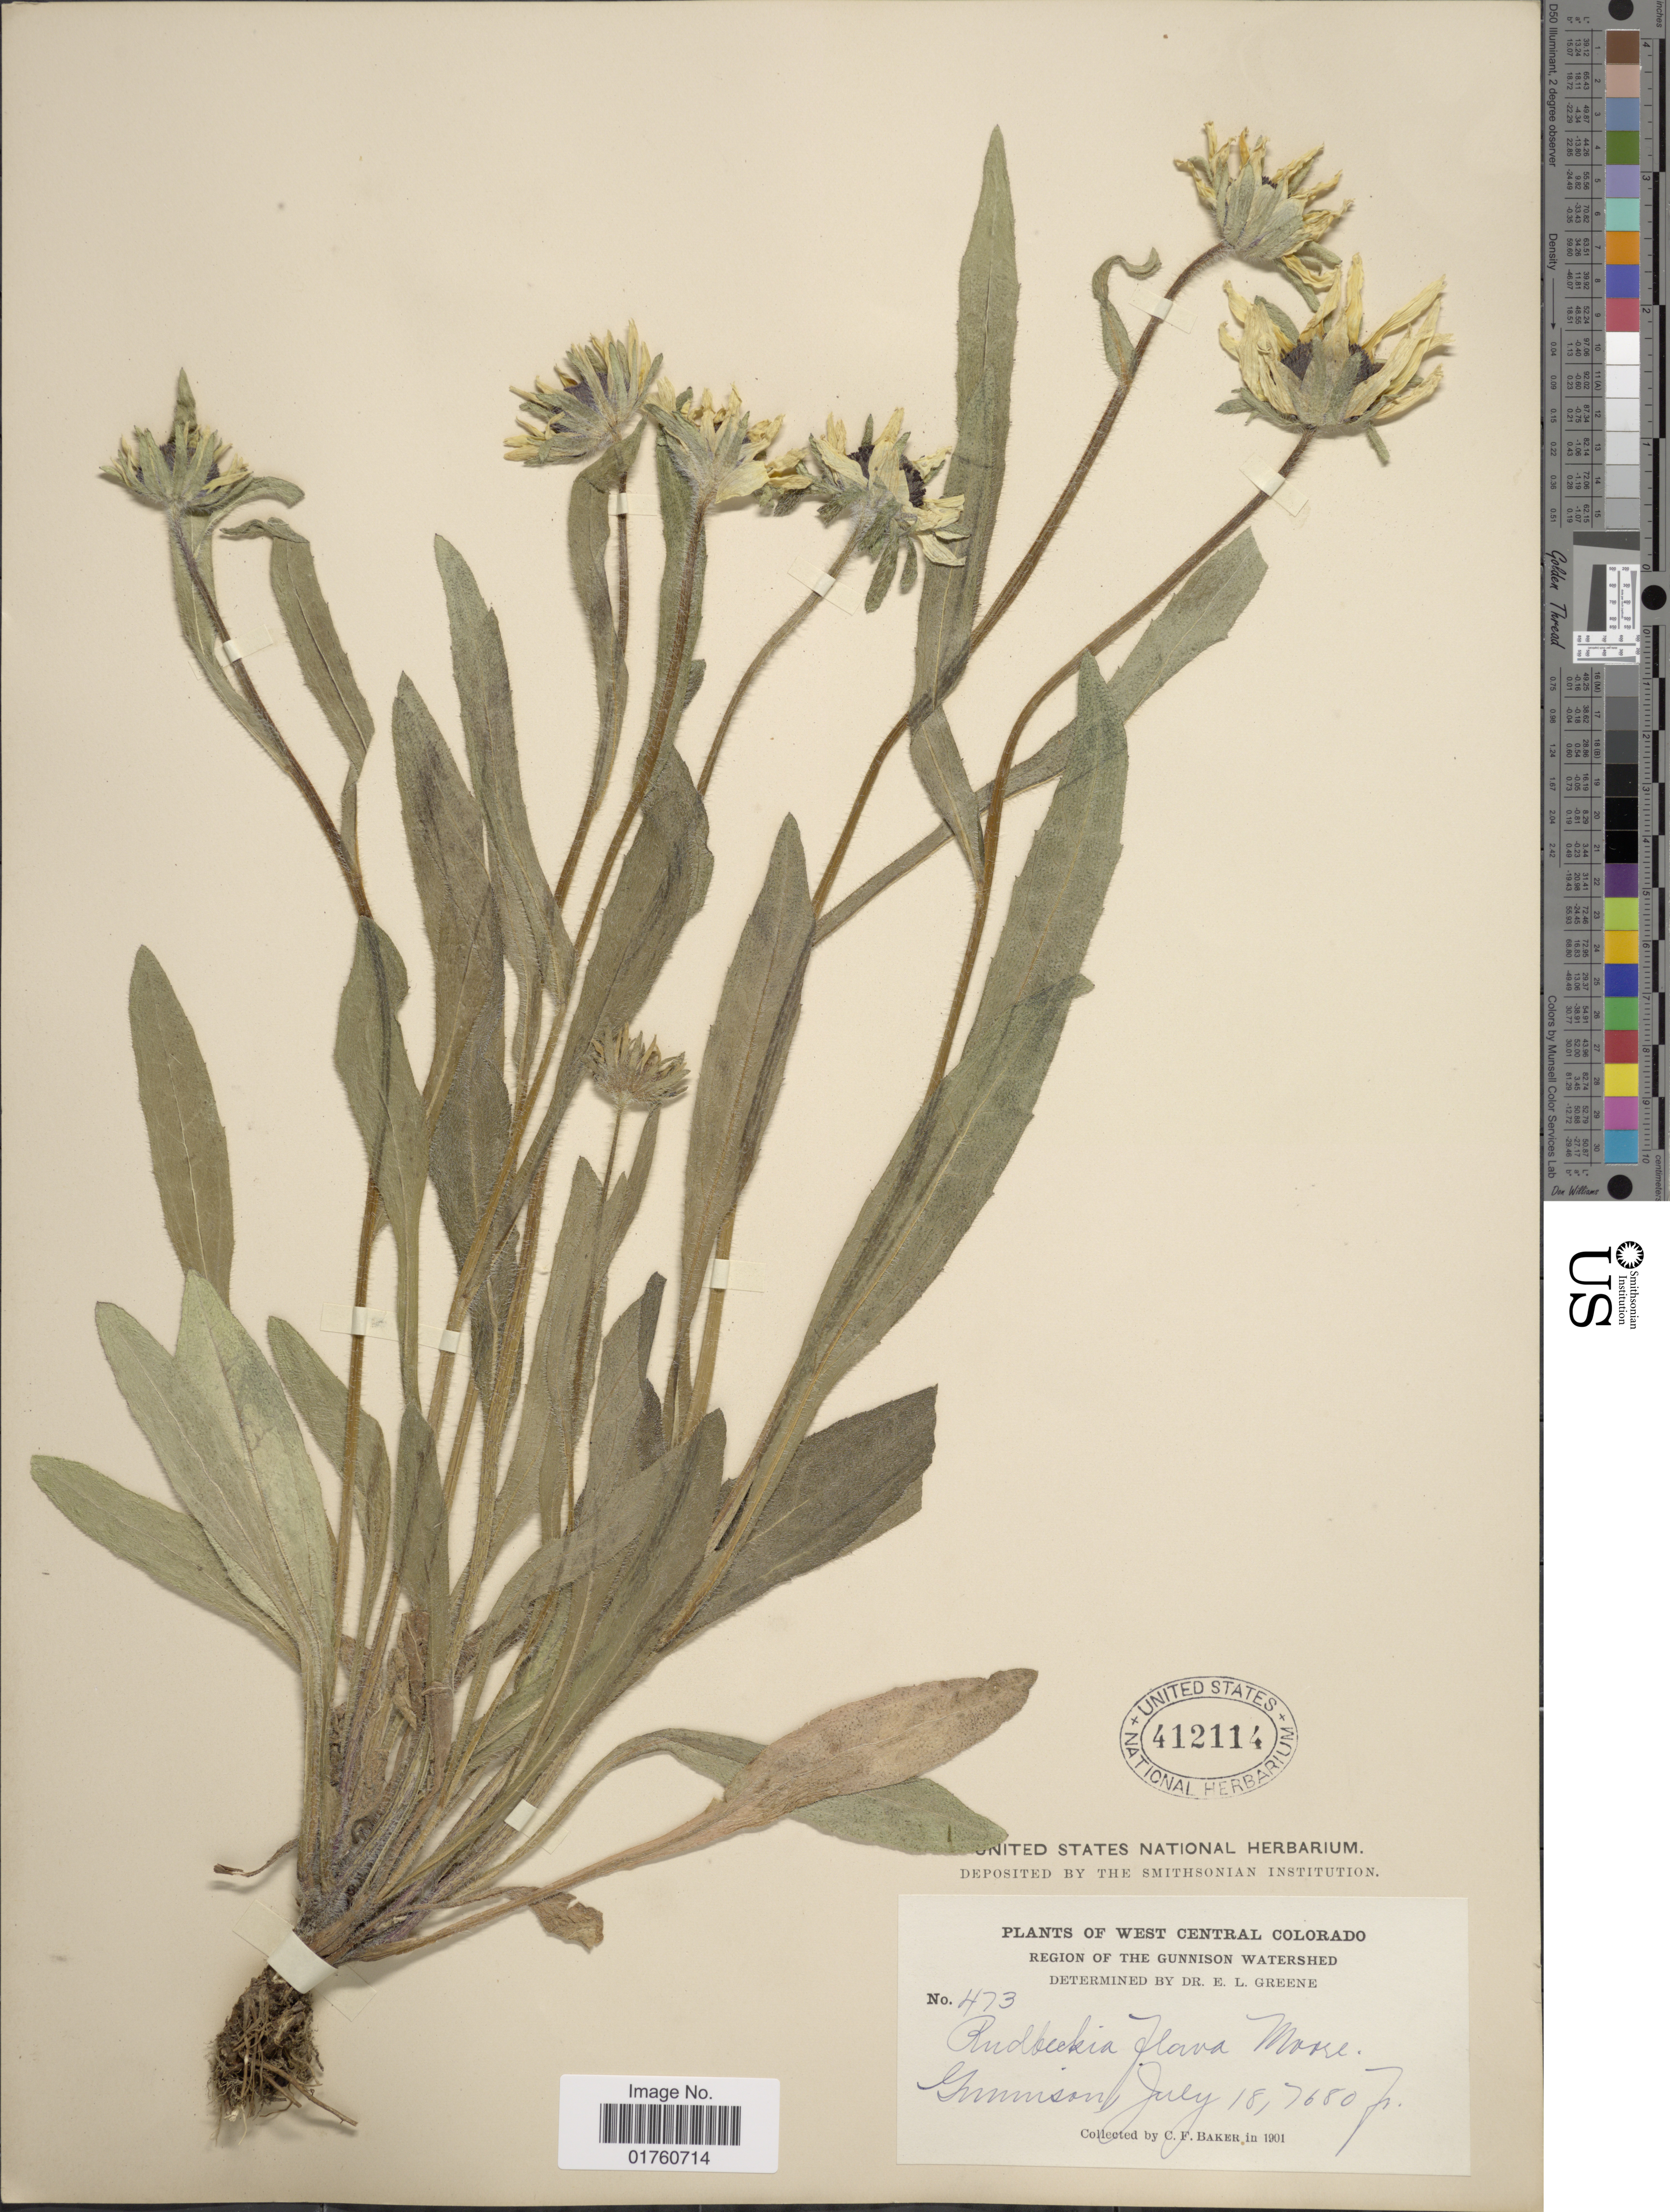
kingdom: Plantae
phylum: Tracheophyta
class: Magnoliopsida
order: Asterales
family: Asteraceae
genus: Rudbeckia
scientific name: Rudbeckia flava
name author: T.V. Moore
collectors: C. F. Baker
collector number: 473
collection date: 1901-07-18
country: United States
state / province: Colorado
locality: West Central Colorado, Region of the Gunnison Watershed, Gunnison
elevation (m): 2341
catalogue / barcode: US 412114